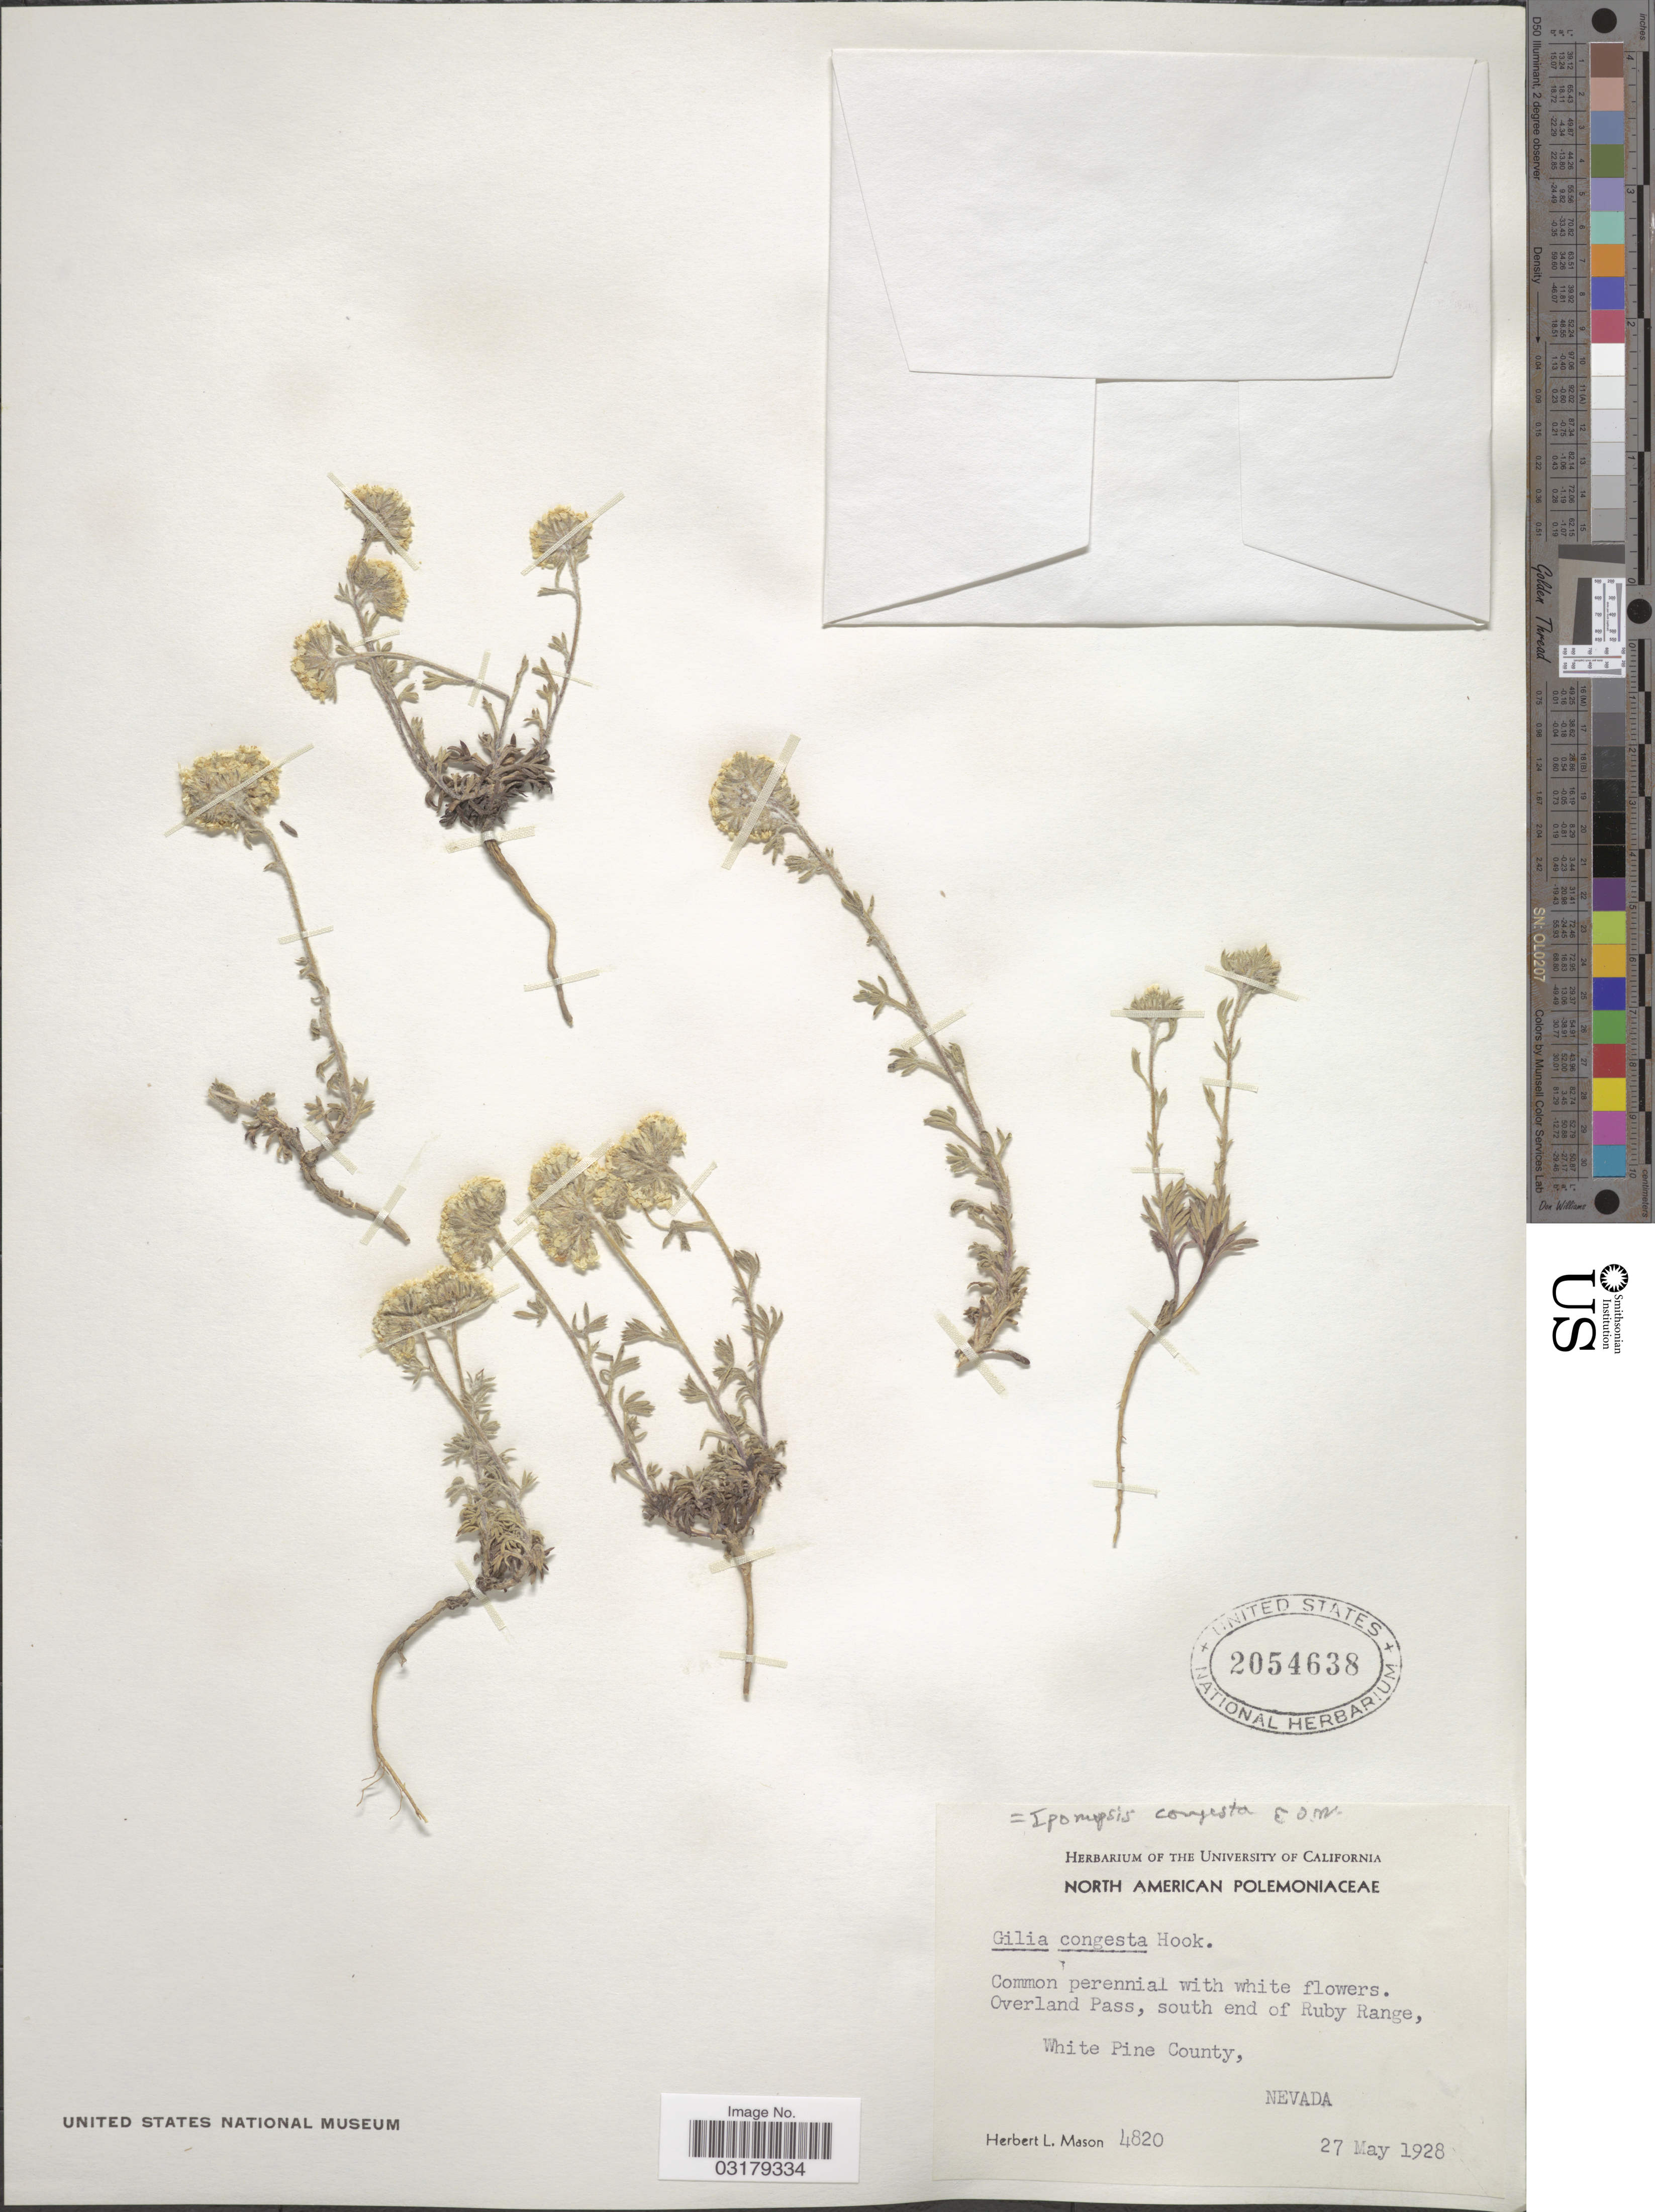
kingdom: Plantae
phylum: Tracheophyta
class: Magnoliopsida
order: Ericales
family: Polemoniaceae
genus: Ipomopsis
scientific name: Ipomopsis congesta var. palmifrons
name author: Brand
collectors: H. L. Mason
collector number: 4820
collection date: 1928-05-27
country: United States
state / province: Nevada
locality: Overland Pass, south end of Ruby Range. White Pine County, Nevada.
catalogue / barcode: US 2054638